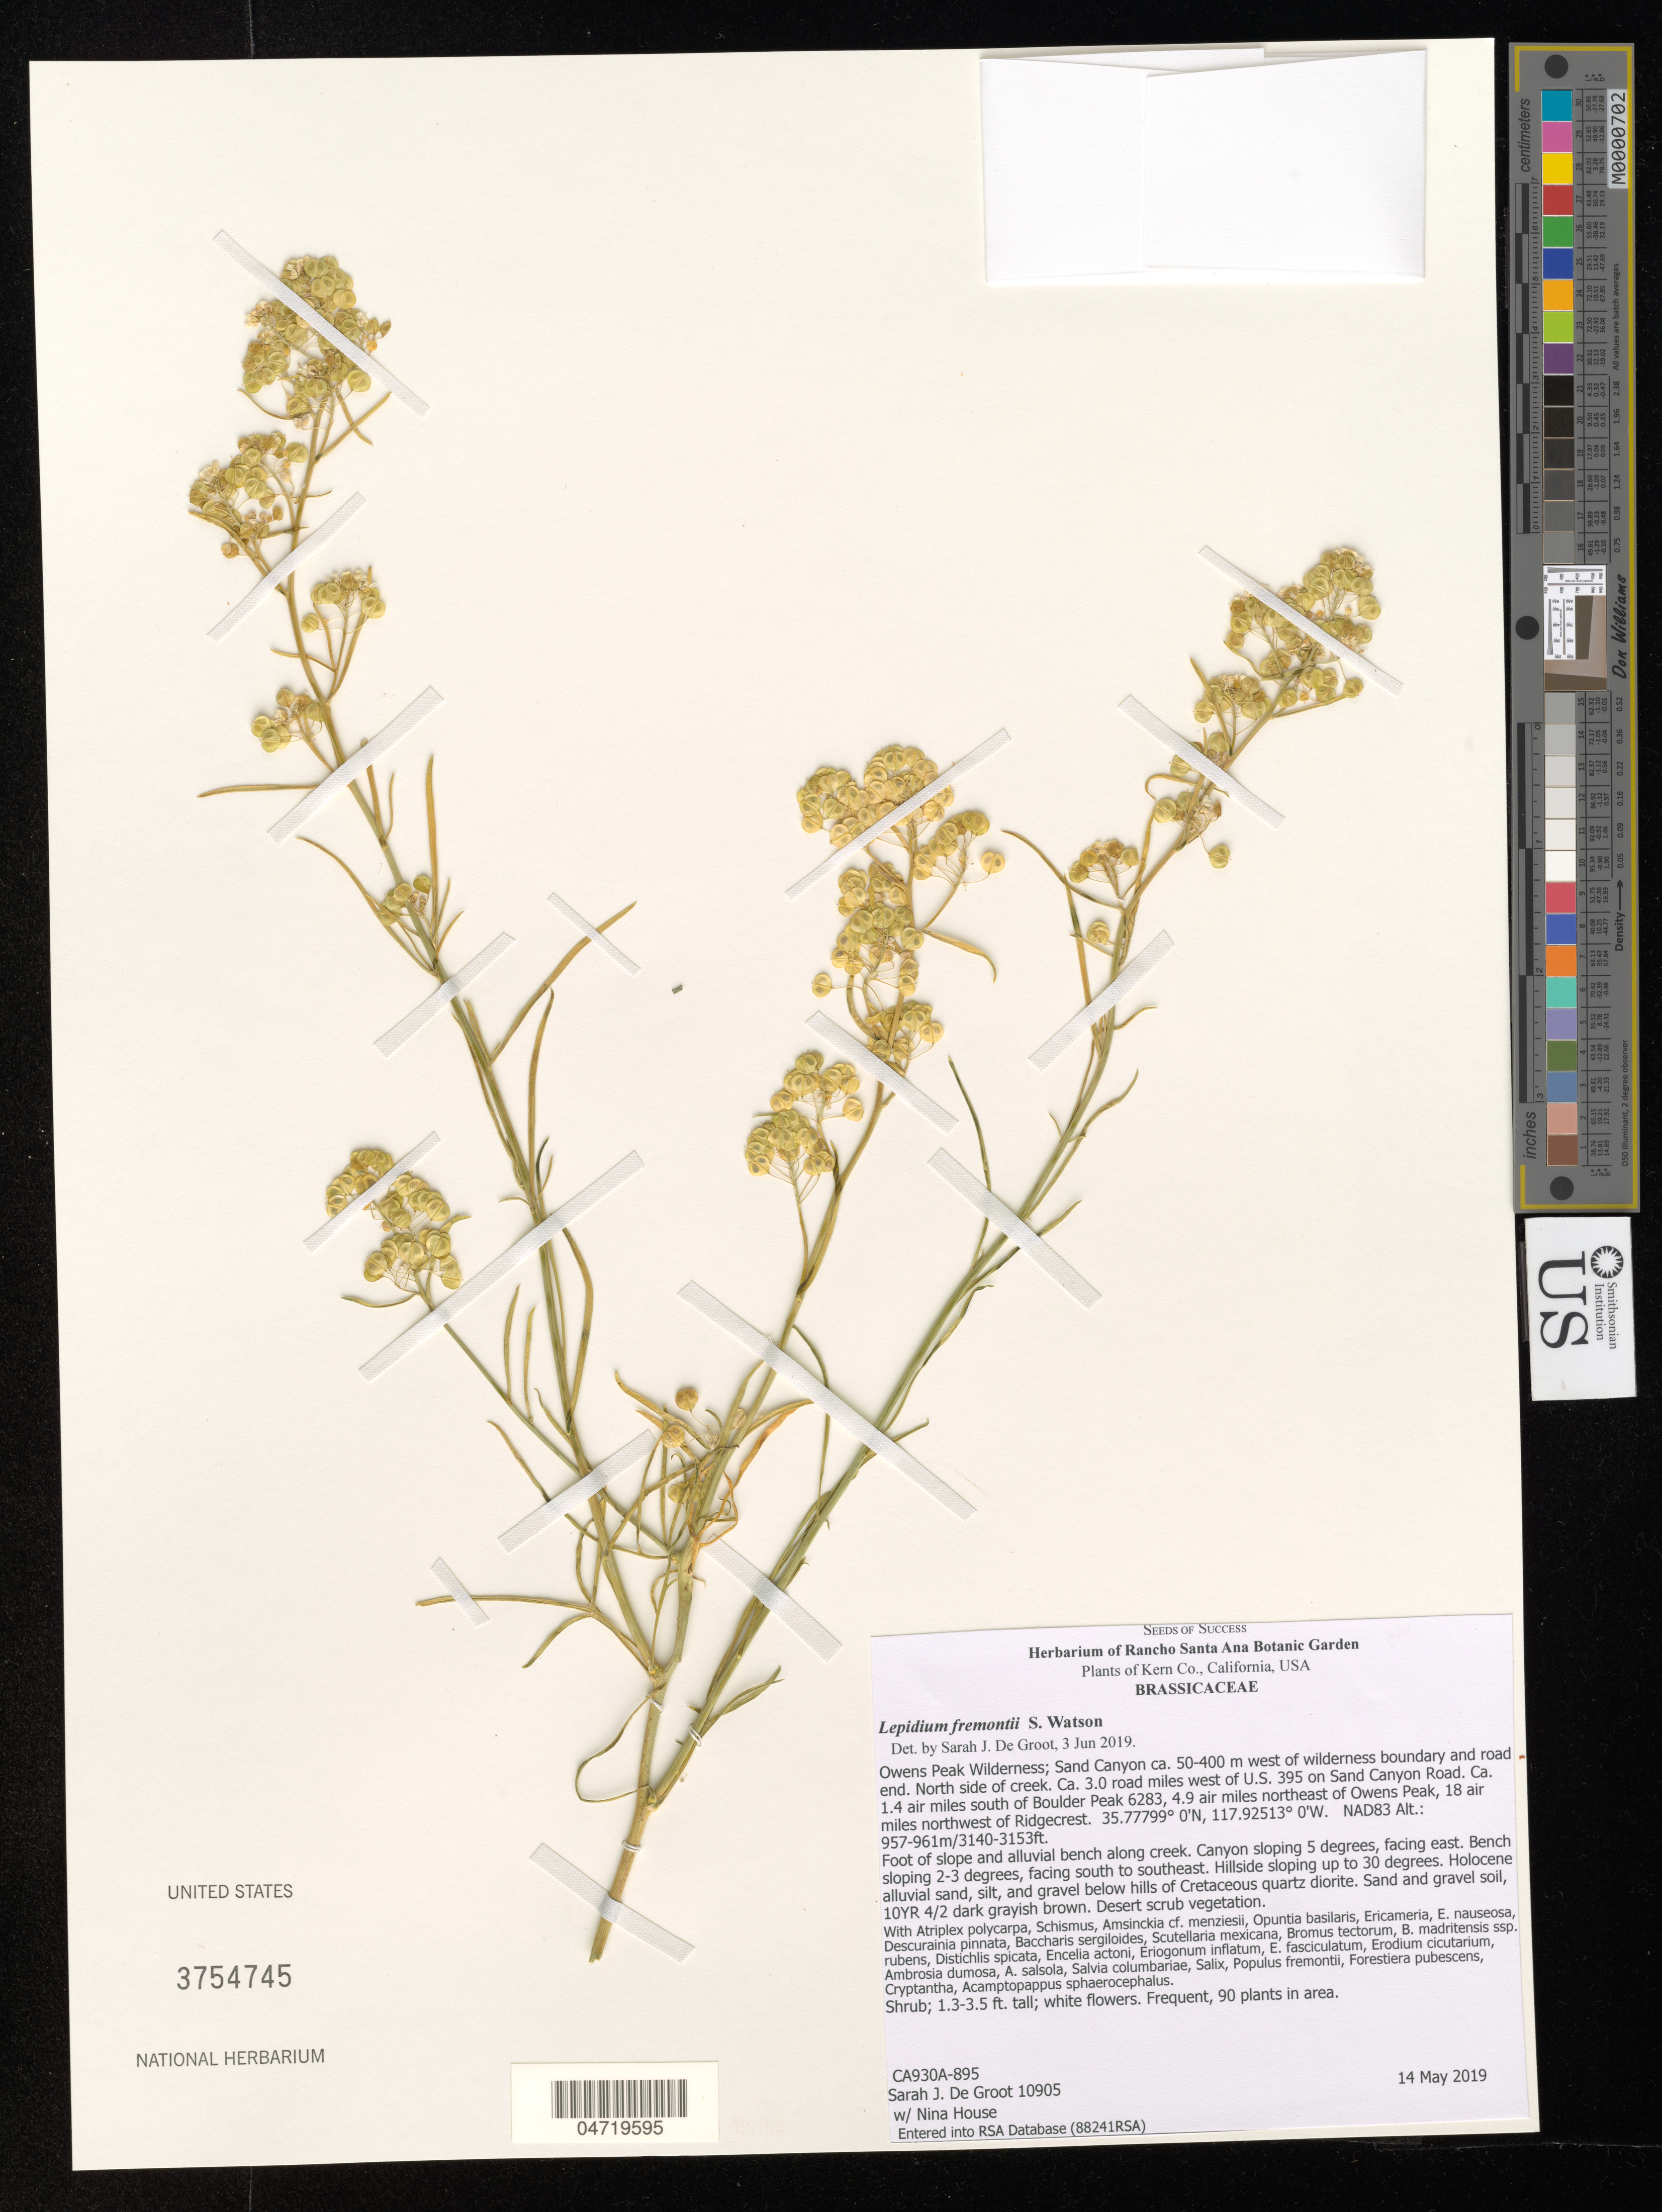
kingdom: Plantae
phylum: Tracheophyta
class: Magnoliopsida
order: Brassicales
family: Brassicaceae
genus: Lepidium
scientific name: Lepidium fremontii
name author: S. Watson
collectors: S. De Groot & N. House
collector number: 10905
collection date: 2019-05-14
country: United States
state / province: California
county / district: Kern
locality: Kern Co. Owens Peak Wilderness; Sand Canyon ca. 50-400 m west of wilderness boundary and road end. North side of creek. Ca. 3.0 road miles west of U.S. 395 on Sand Canyon Road. Ca. 1.4 air miles south of Ridgecrest. NAD83.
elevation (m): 957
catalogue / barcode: US 3754745